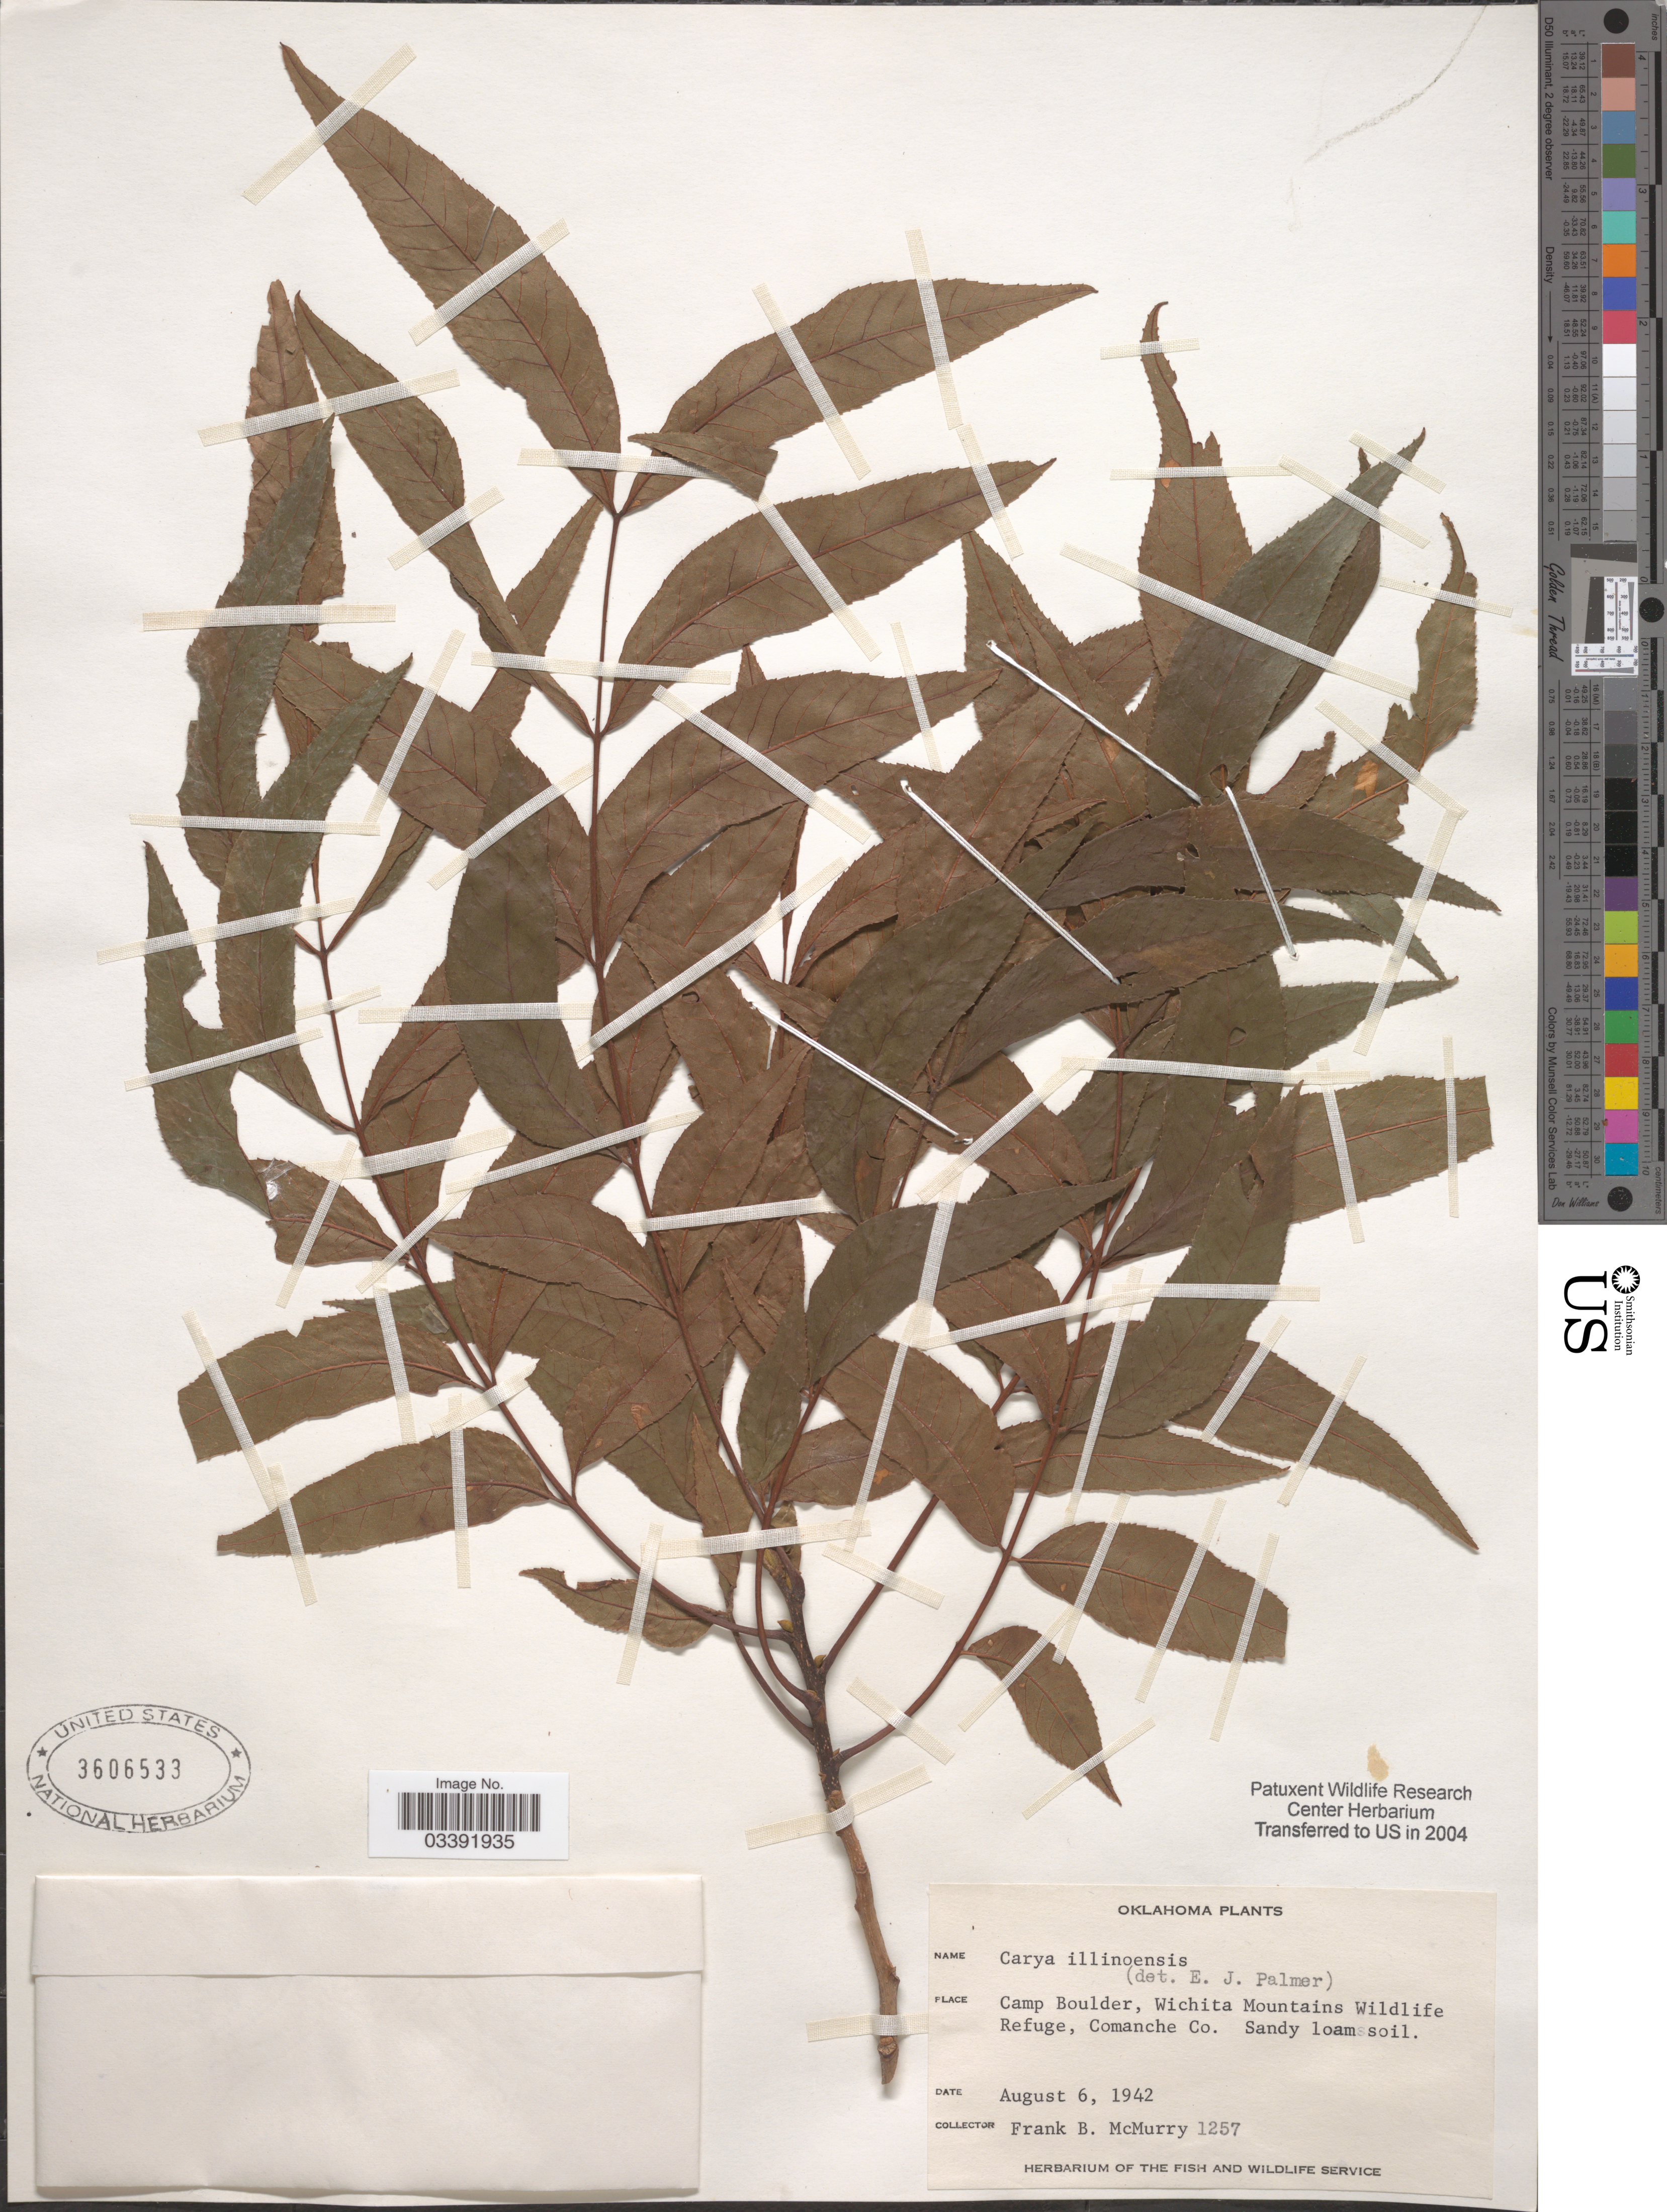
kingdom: Plantae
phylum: Tracheophyta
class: Magnoliopsida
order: Fagales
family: Juglandaceae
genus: Carya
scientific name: Carya illinoinensis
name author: (Wangenh.) K. Koch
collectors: F. B. McMurry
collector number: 1257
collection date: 1942-08-06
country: United States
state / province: Oklahoma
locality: Camp Boulder, Wichita Mountains Wildlife Refuge, Comanche Co.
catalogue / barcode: US 3606533